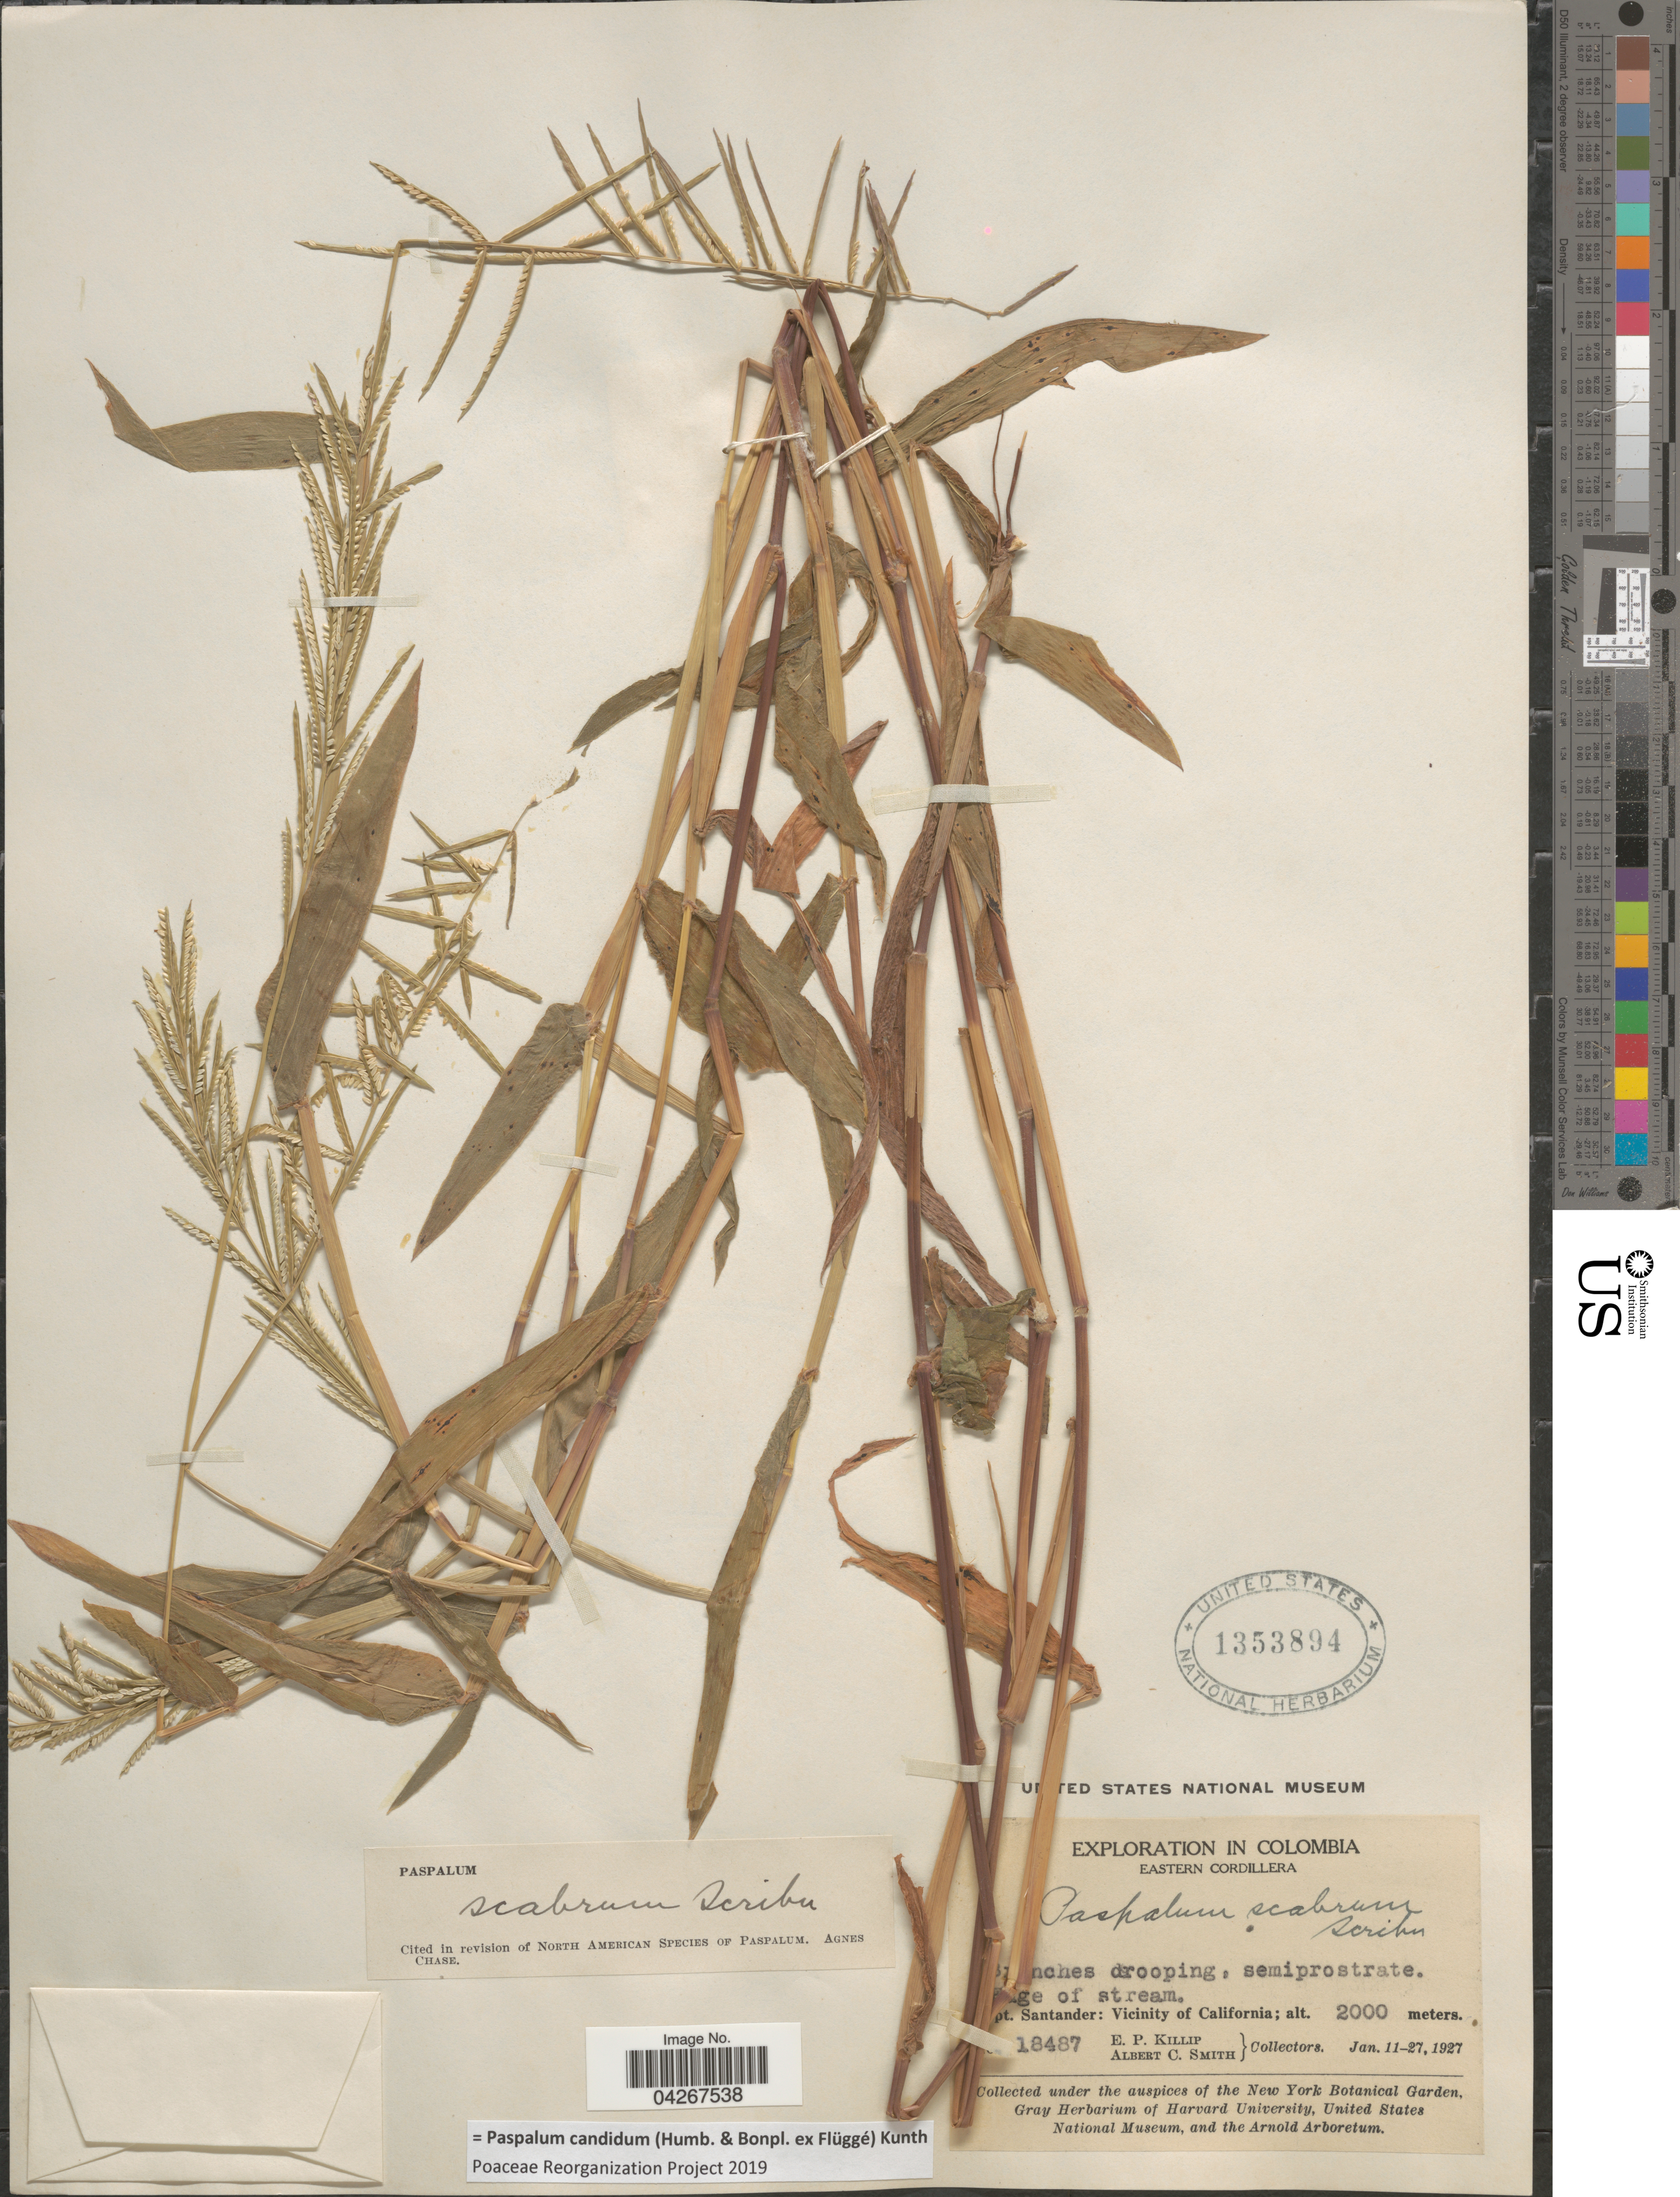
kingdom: Plantae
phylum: Tracheophyta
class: Liliopsida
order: Poales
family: Poaceae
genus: Paspalum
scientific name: Paspalum candidum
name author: (Humb. & Bonpl. ex Fleugge) Kunth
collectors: E. P. Killip & A. C. Smith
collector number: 18487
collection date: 1927-01-11/1927-01-27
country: Colombia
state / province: Santander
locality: Exploration in Colombia. Eastern Cordillera. Vicinity of California.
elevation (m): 2000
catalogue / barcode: US 1353894